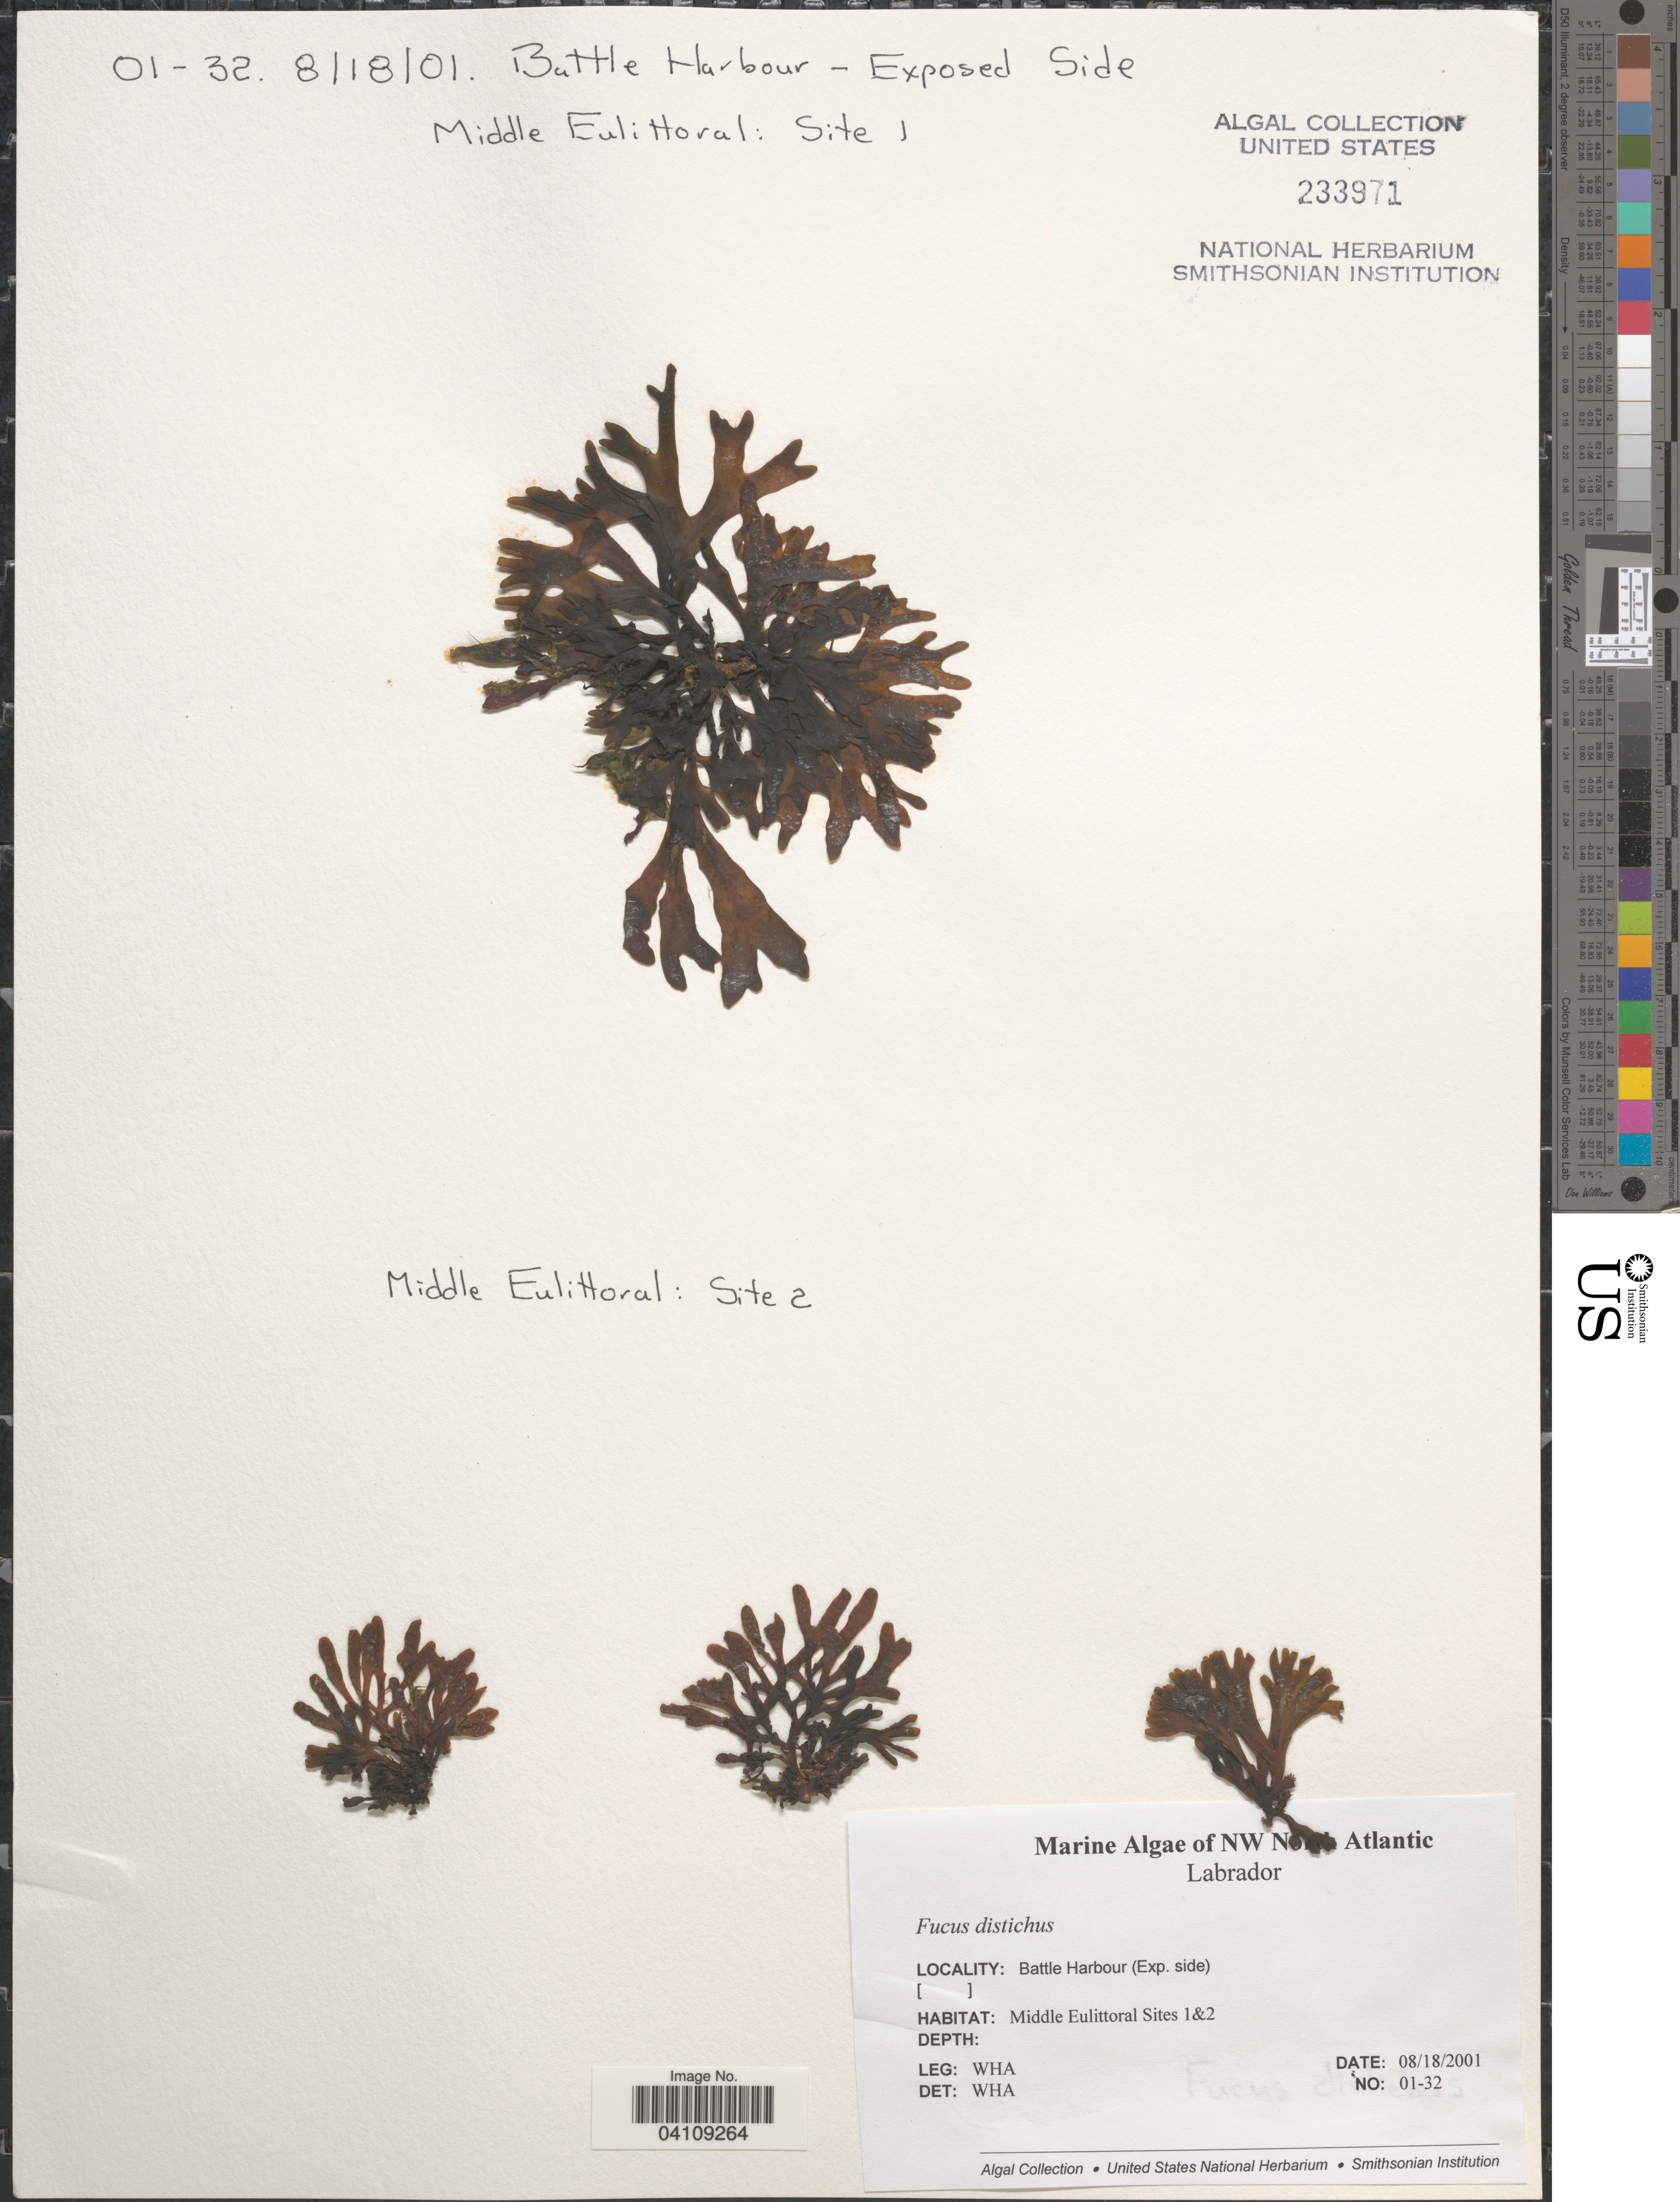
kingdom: Chromista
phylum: Ochrophyta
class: Phaeophyceae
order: Fucales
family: Fucaceae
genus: Fucus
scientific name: Fucus distichus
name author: L.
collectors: W. H. Adey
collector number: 01-32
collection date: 2001-08-18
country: Canada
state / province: Newfoundland and Labrador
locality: NW North Atlantic. Labrador. Battle Harbour (Exp. side). Middle Eulittoral Sites 1 & 2.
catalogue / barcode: US 233971